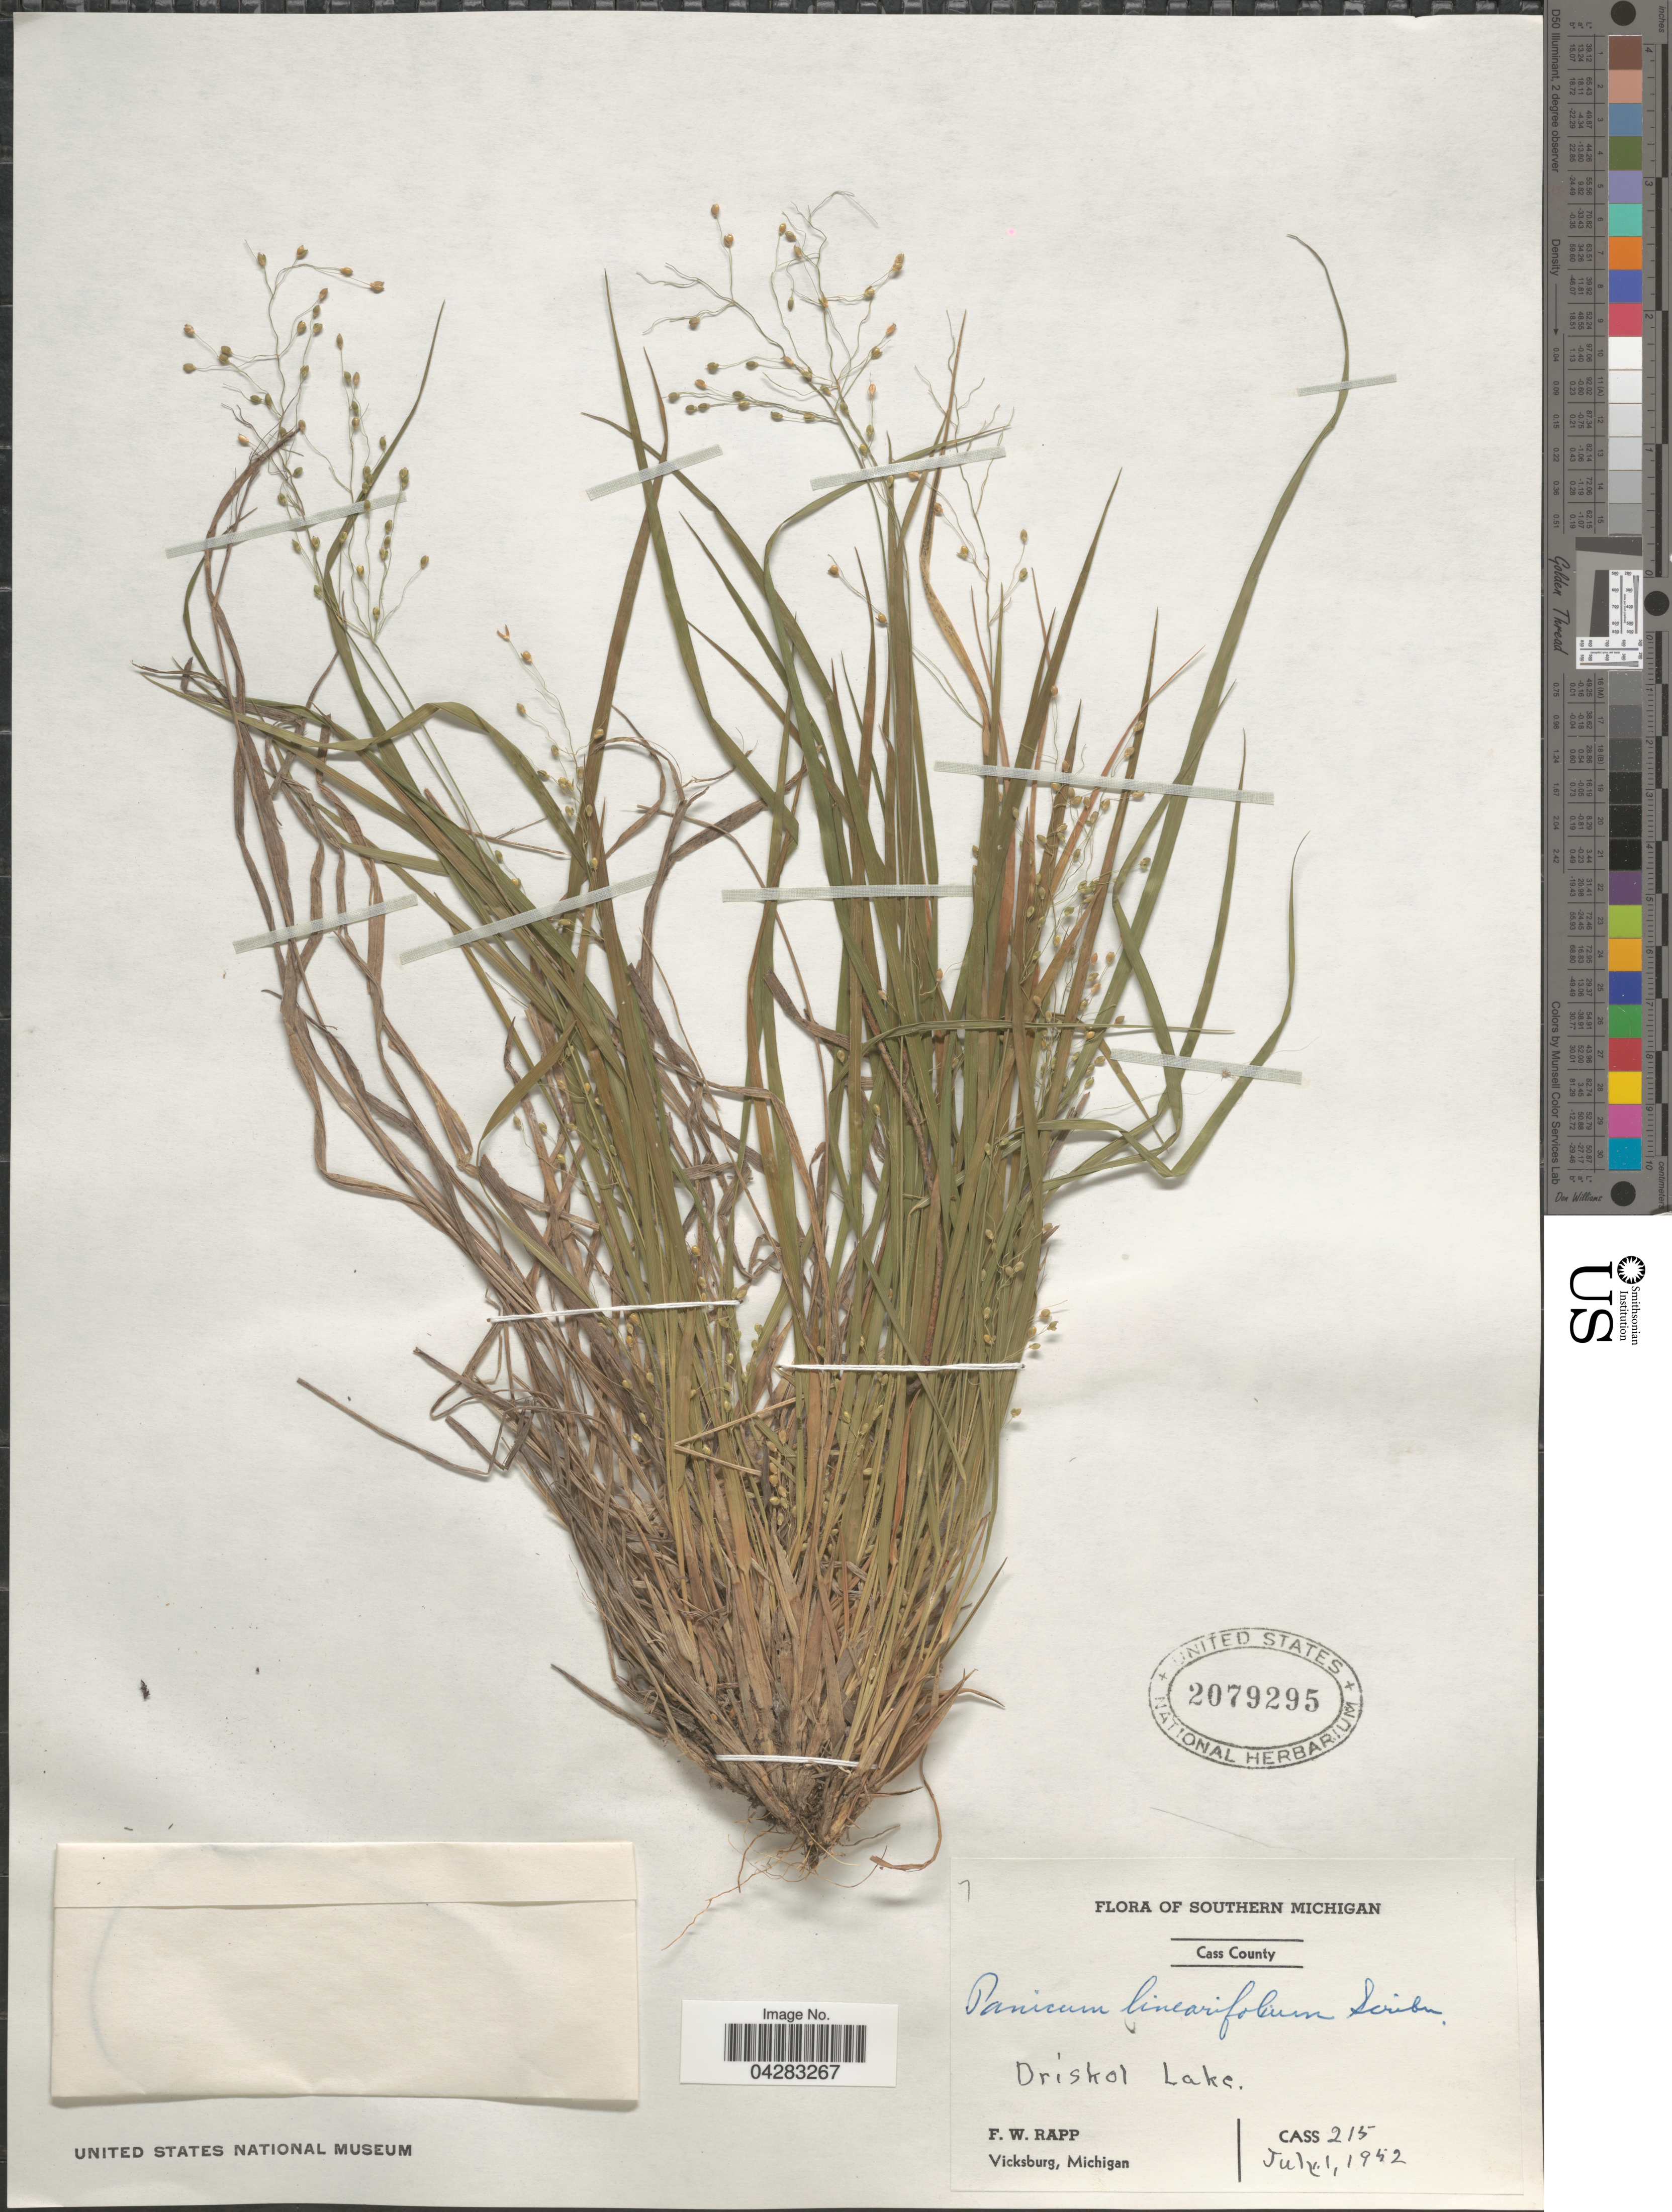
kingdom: Plantae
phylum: Tracheophyta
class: Liliopsida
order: Poales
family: Poaceae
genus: Dichanthelium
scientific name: Dichanthelium linearifolium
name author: (Scribn.) Gould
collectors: F. Rapp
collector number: Cass 215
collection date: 1952-07-01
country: United States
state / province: Michigan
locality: Southern Michigan. Cass County. Driskol Lake.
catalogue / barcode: US 2079295